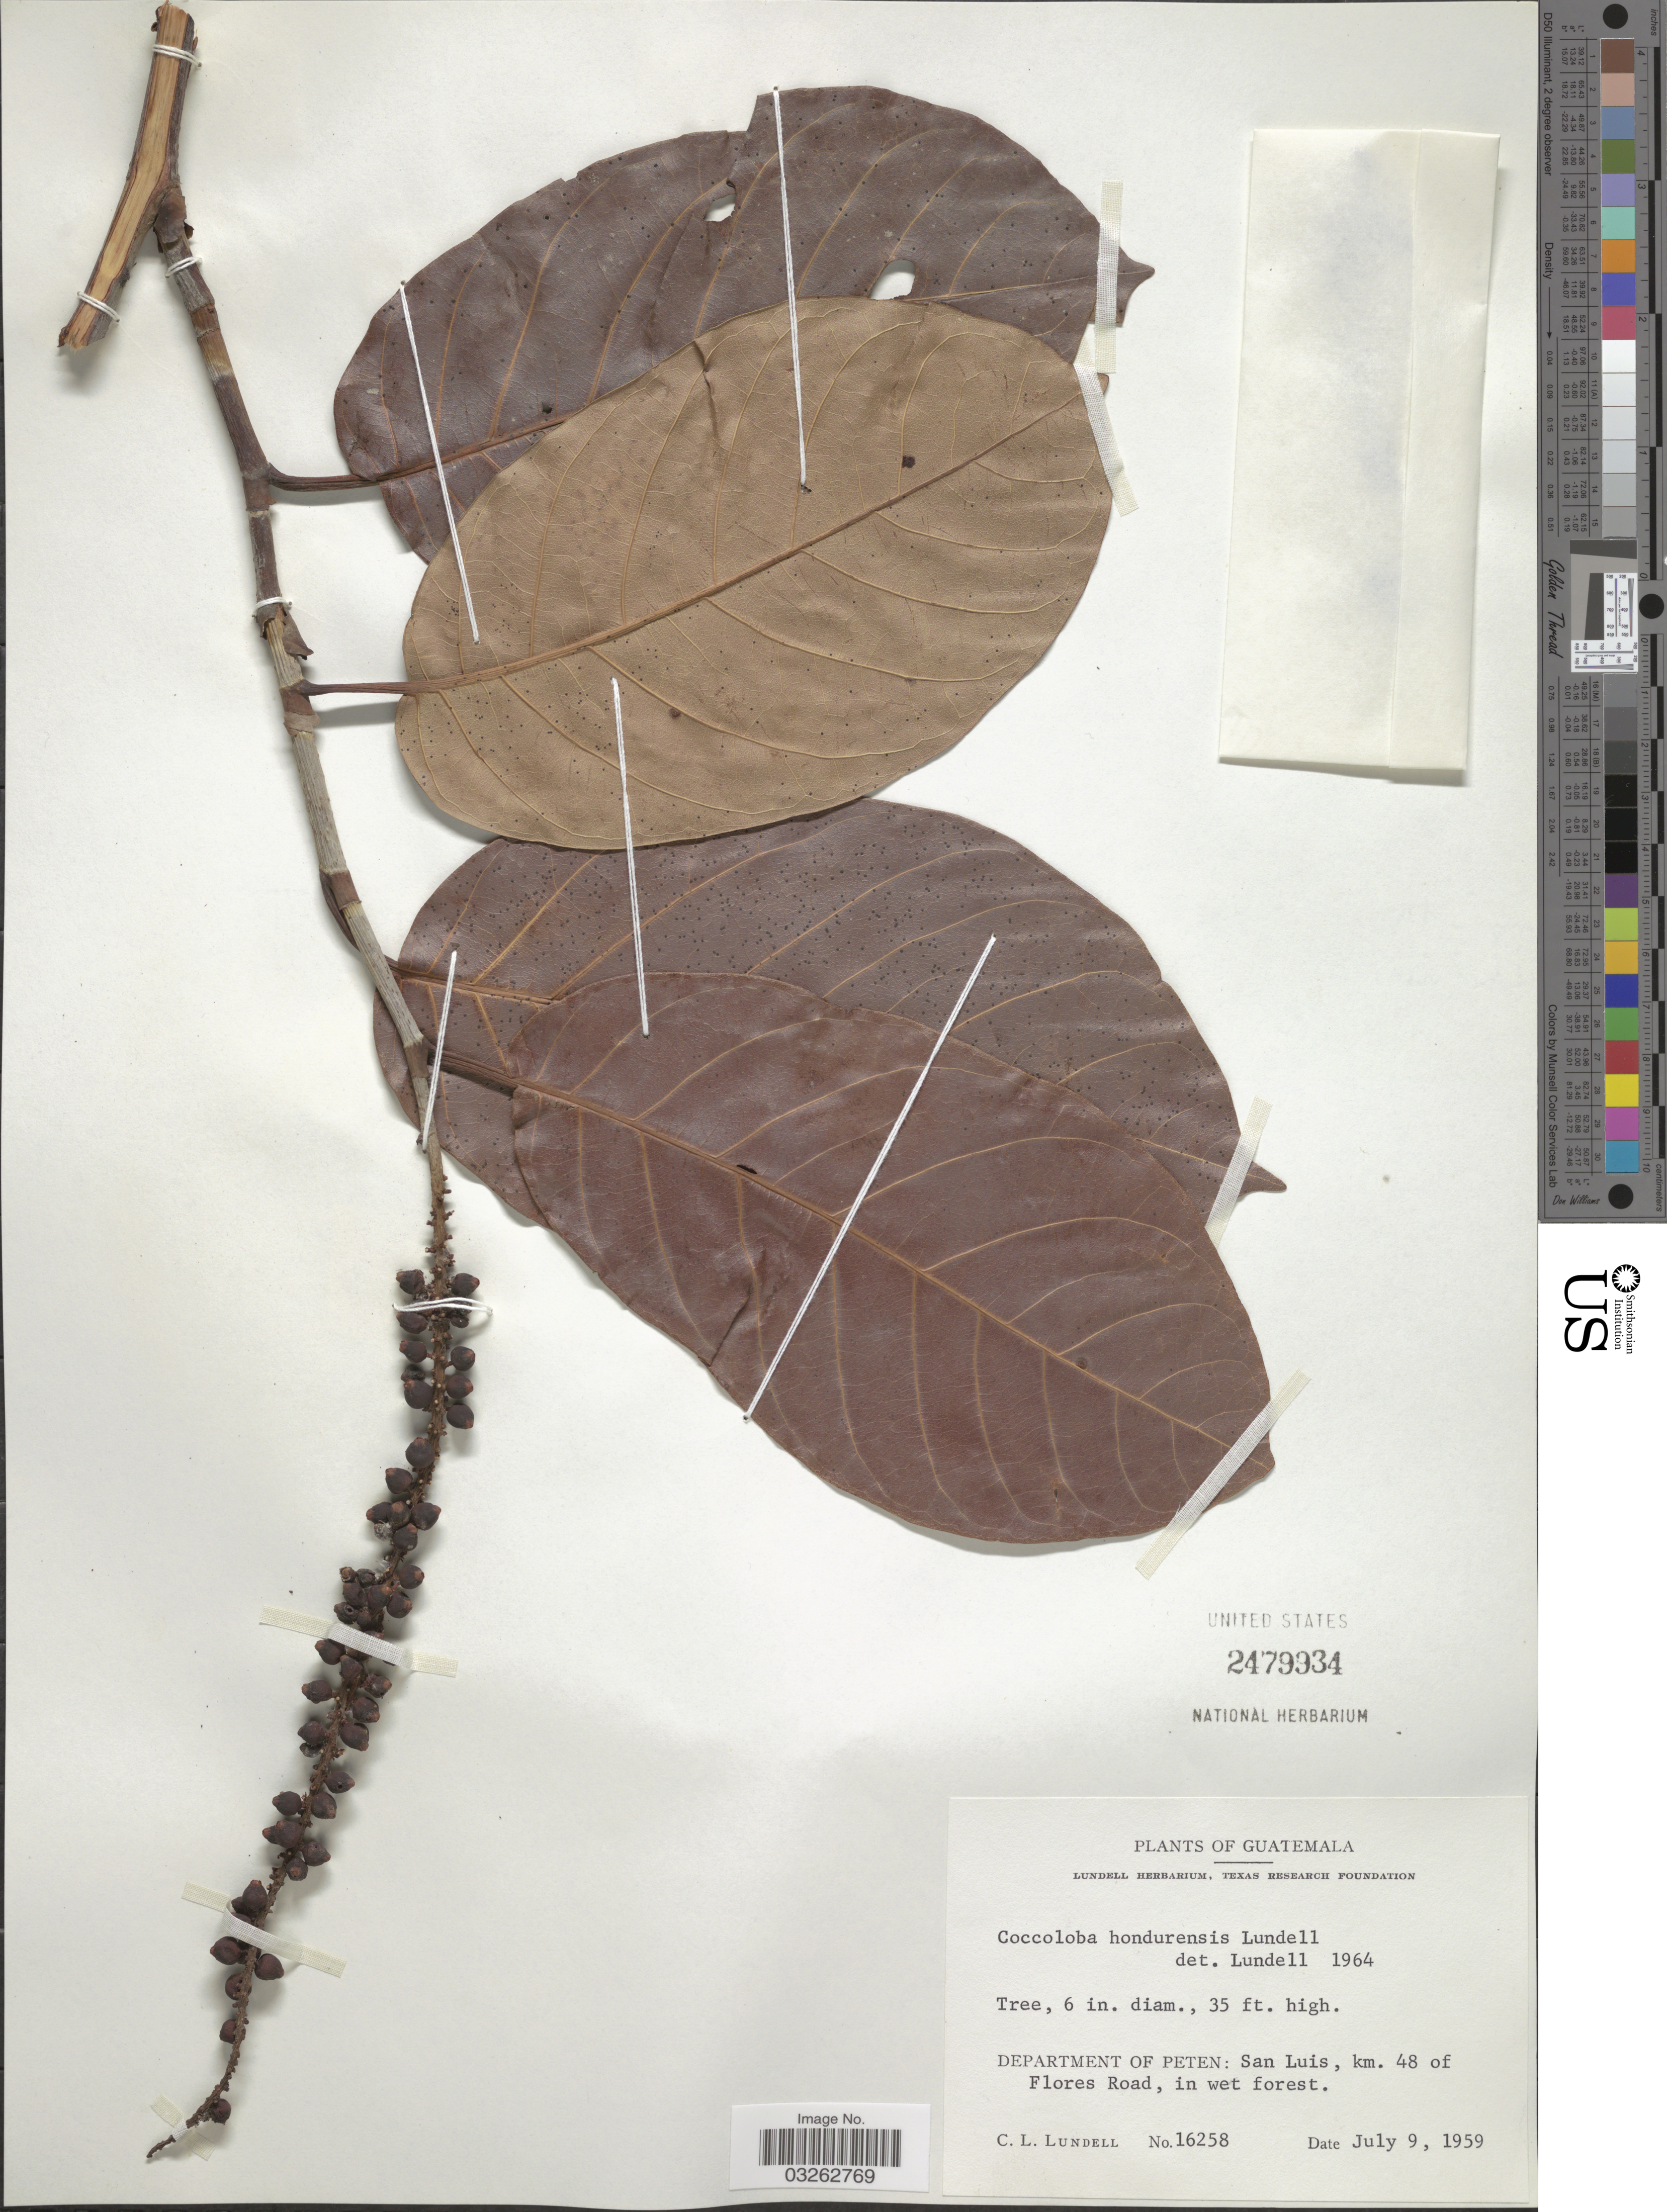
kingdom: Plantae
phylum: Tracheophyta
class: Magnoliopsida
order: Caryophyllales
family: Polygonaceae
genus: Coccoloba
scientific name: Coccoloba hondurensis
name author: Lundell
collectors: C. L. Lundell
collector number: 16258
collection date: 1959-07-09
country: Guatemala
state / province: El Petén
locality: Department of Peten: San Luis, km. 48 of Flores Road, in wet forest.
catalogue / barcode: US 2479934